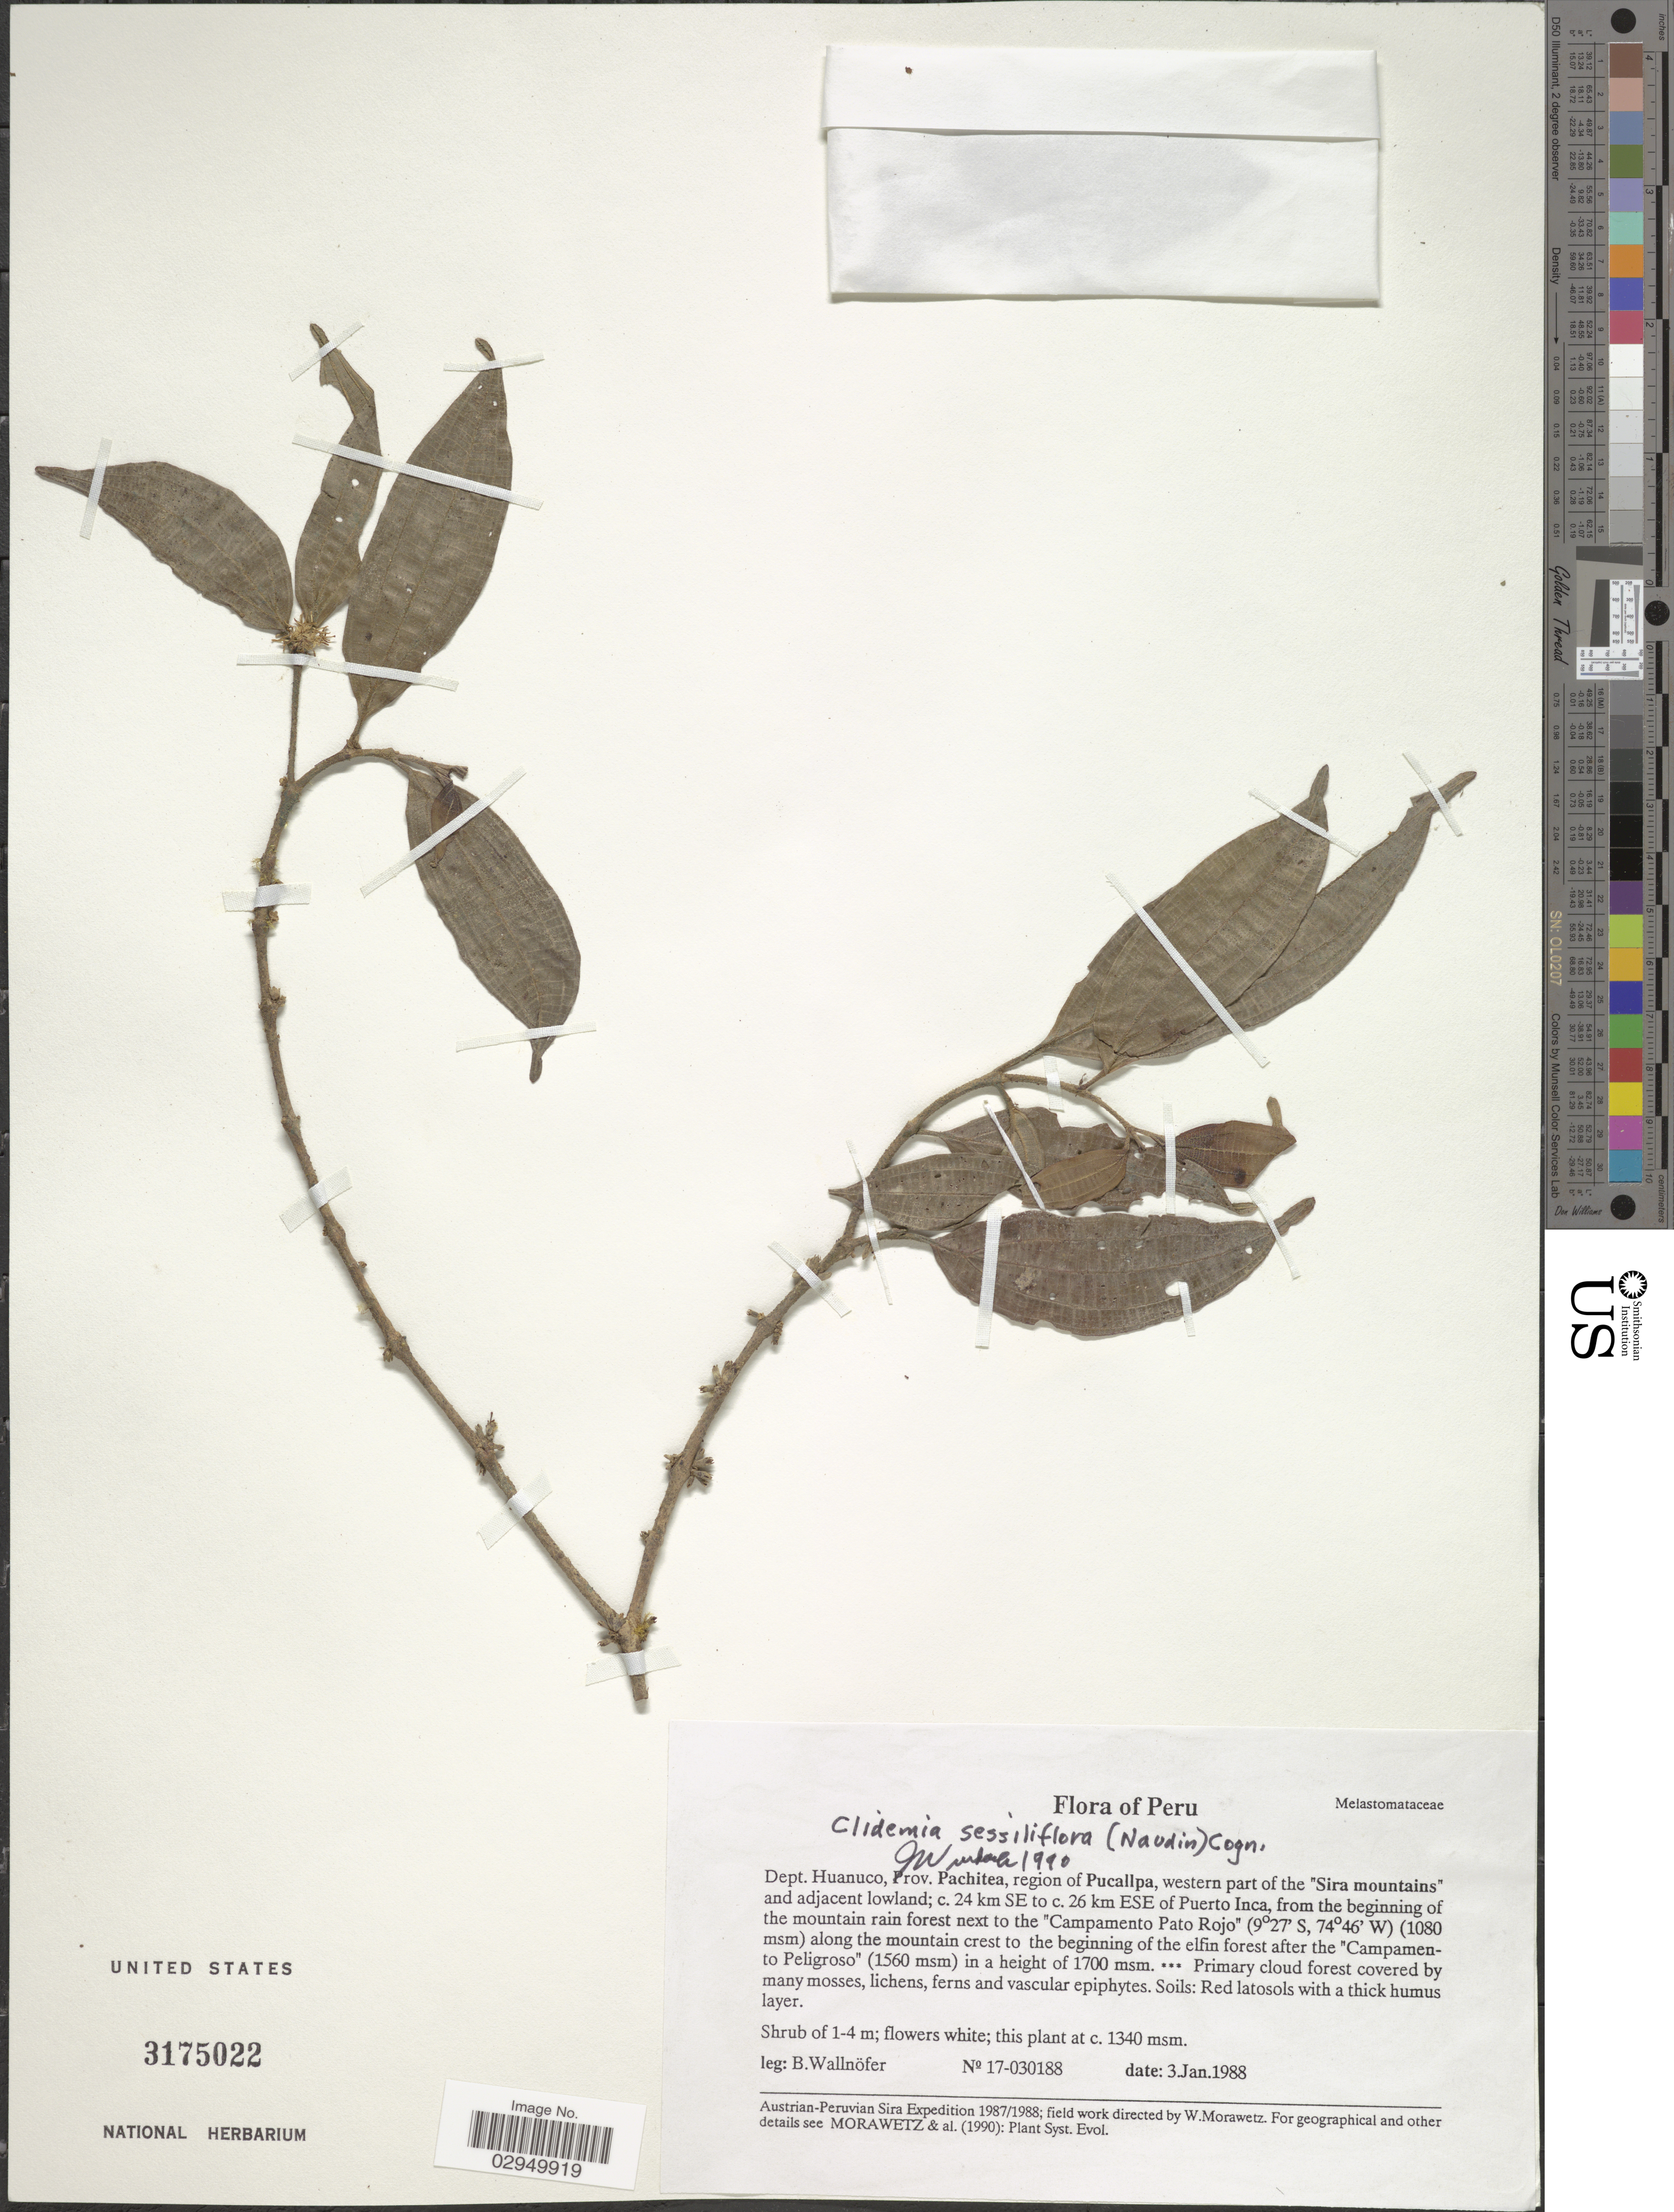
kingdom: Plantae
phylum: Tracheophyta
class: Magnoliopsida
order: Myrtales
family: Melastomataceae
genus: Clidemia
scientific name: Clidemia sessiliflora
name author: (Naudin) Cogn.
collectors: B. Wallnöfer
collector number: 17-030188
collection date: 1988-01-03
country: Peru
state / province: Huánuco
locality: Dept. Huanuco, Prov. Pachitea, region of Pucallpa, western part of the "Sira mountains" and adjacent lowland; c. 24 km SE to c. 26 km ESE of Puerto Inca, from the beginning of the mountain rain forest next to the "Campamento Pato Rojo" along the mountain crest to the beginning of the elfin forest after the "Campamento Peligroso".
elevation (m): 1340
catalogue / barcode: US 3175022